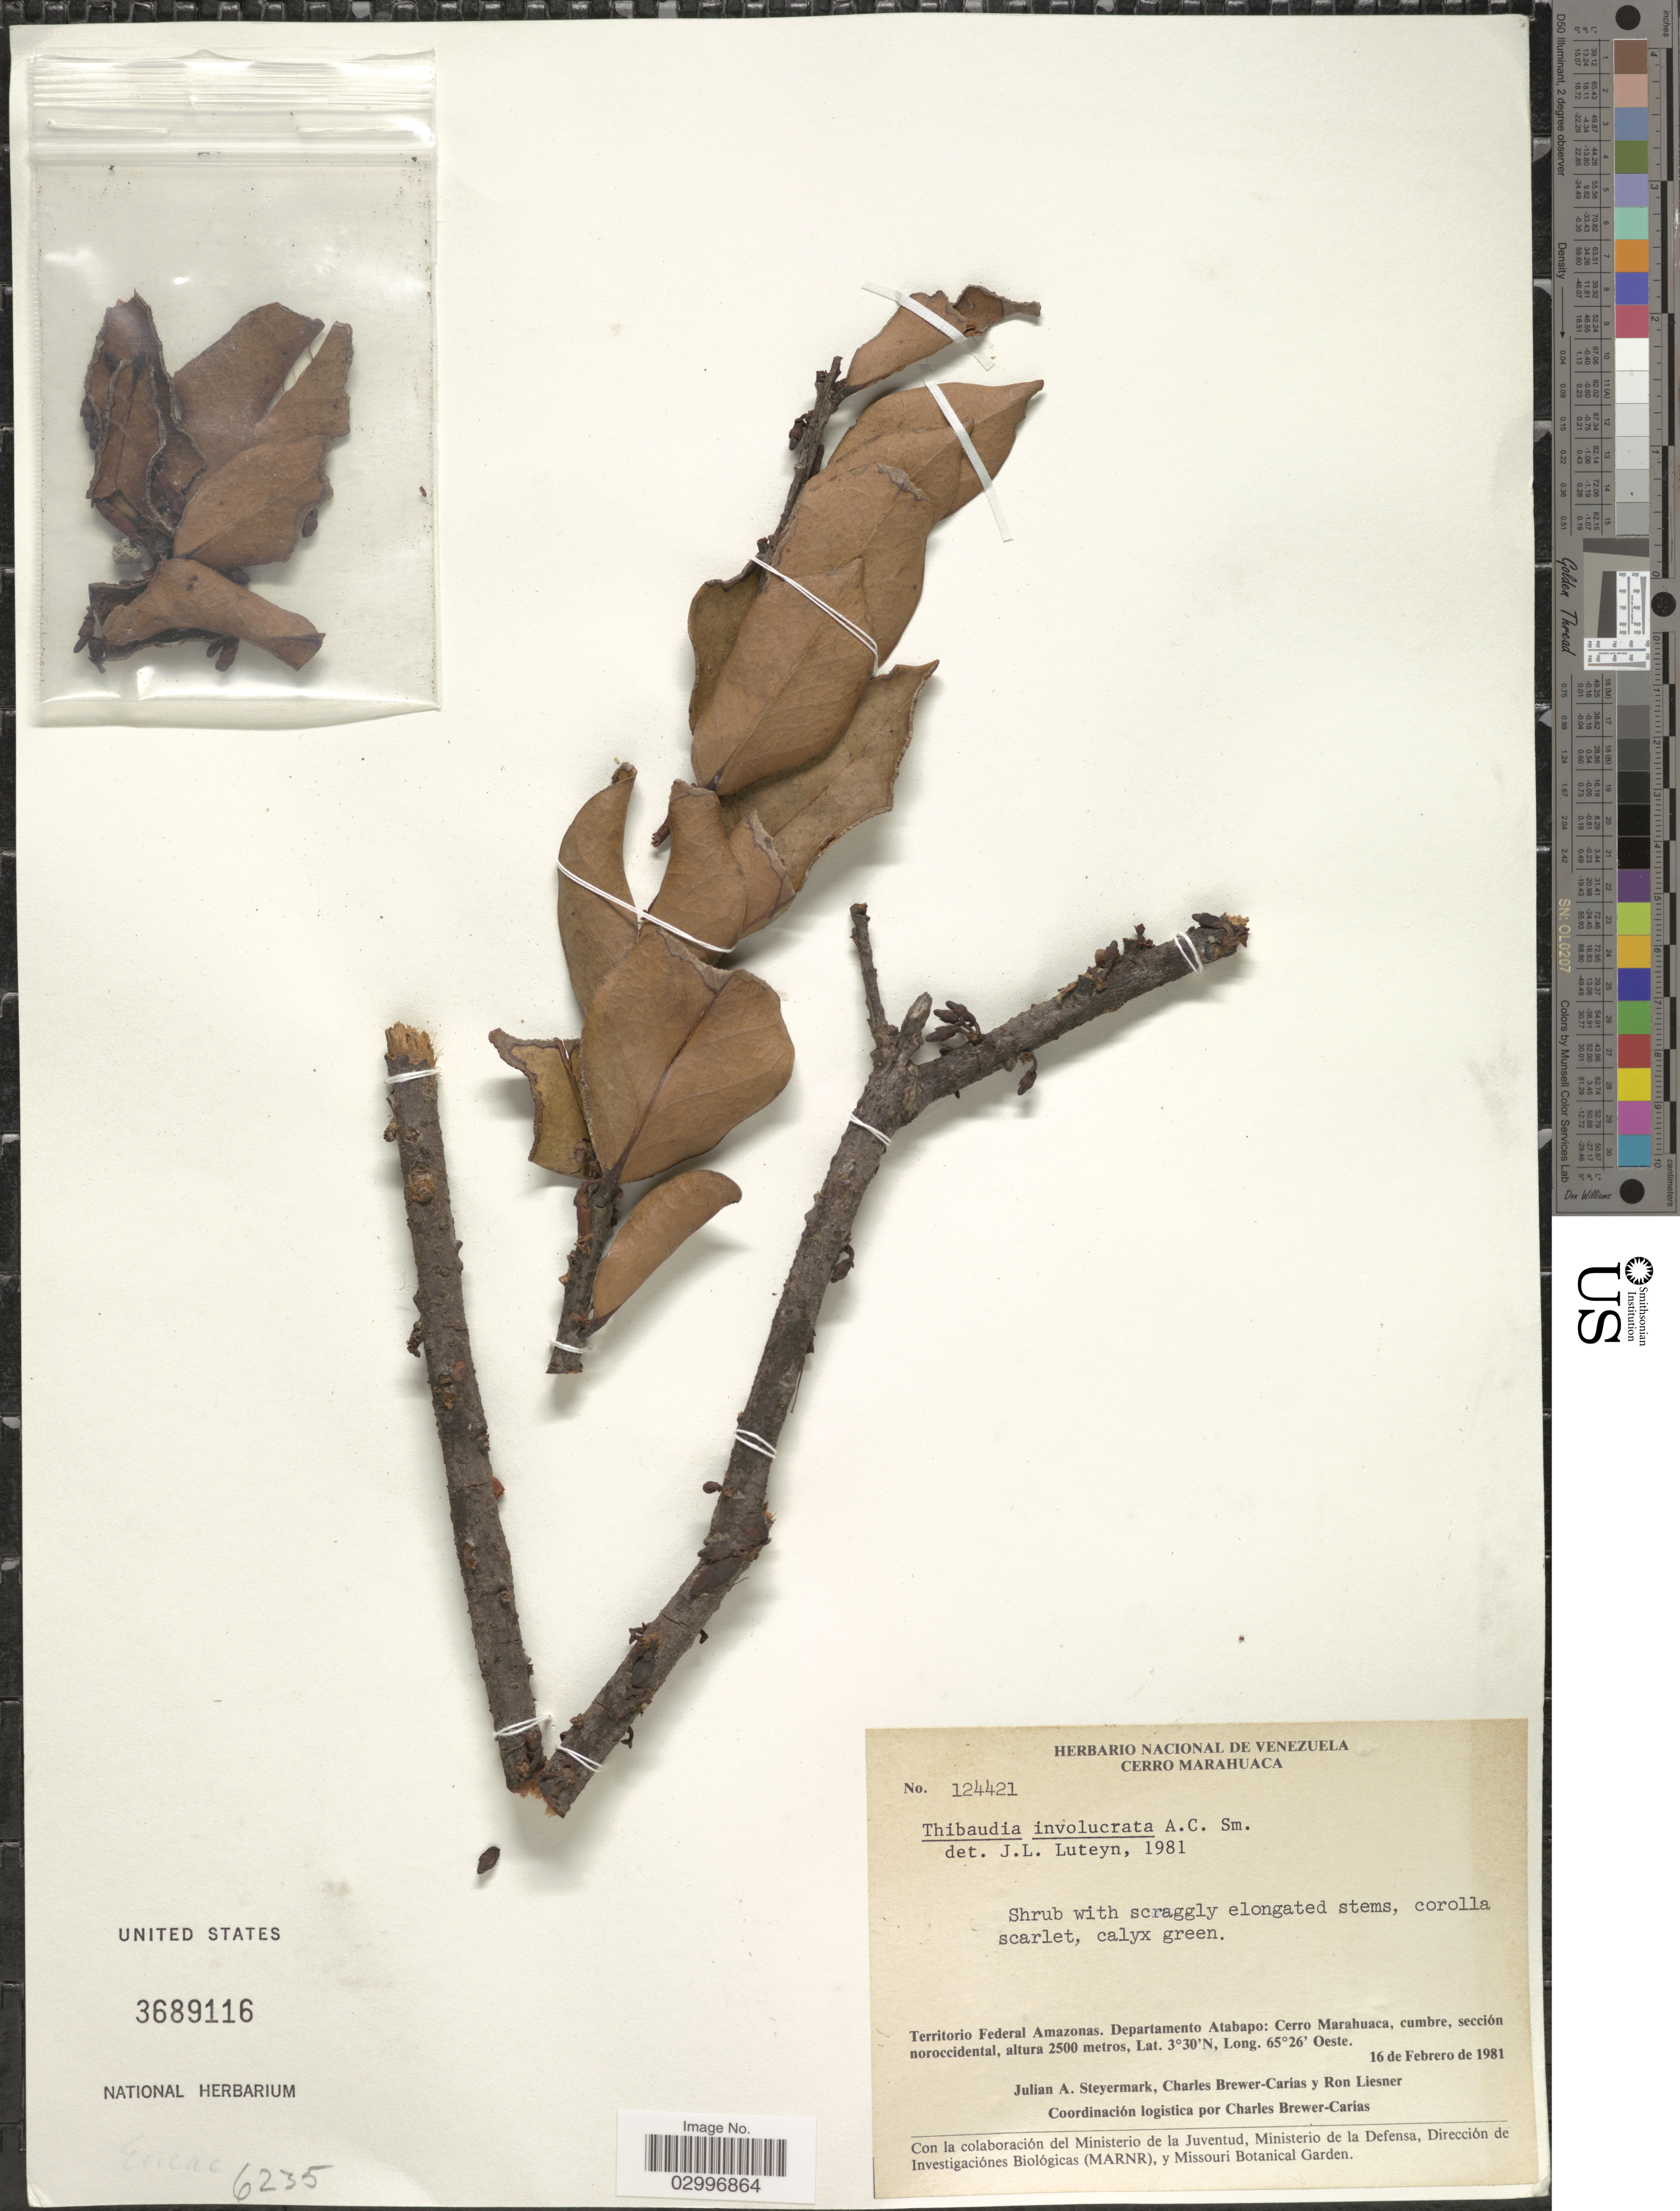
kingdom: Plantae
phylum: Tracheophyta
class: Magnoliopsida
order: Ericales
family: Ericaceae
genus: Thibaudia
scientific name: Thibaudia involucrata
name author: A.C. Sm.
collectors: J. Steyermark, C. Brewer-Carias & R. L. Liesner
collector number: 124421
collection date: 1981-02-16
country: Venezuela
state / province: Amazonas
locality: Territorio Federal Amazonas. Departamento Atabapo: Cerro Marahuaca, cumbre sección noroccidental.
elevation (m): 2500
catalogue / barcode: US 3689116